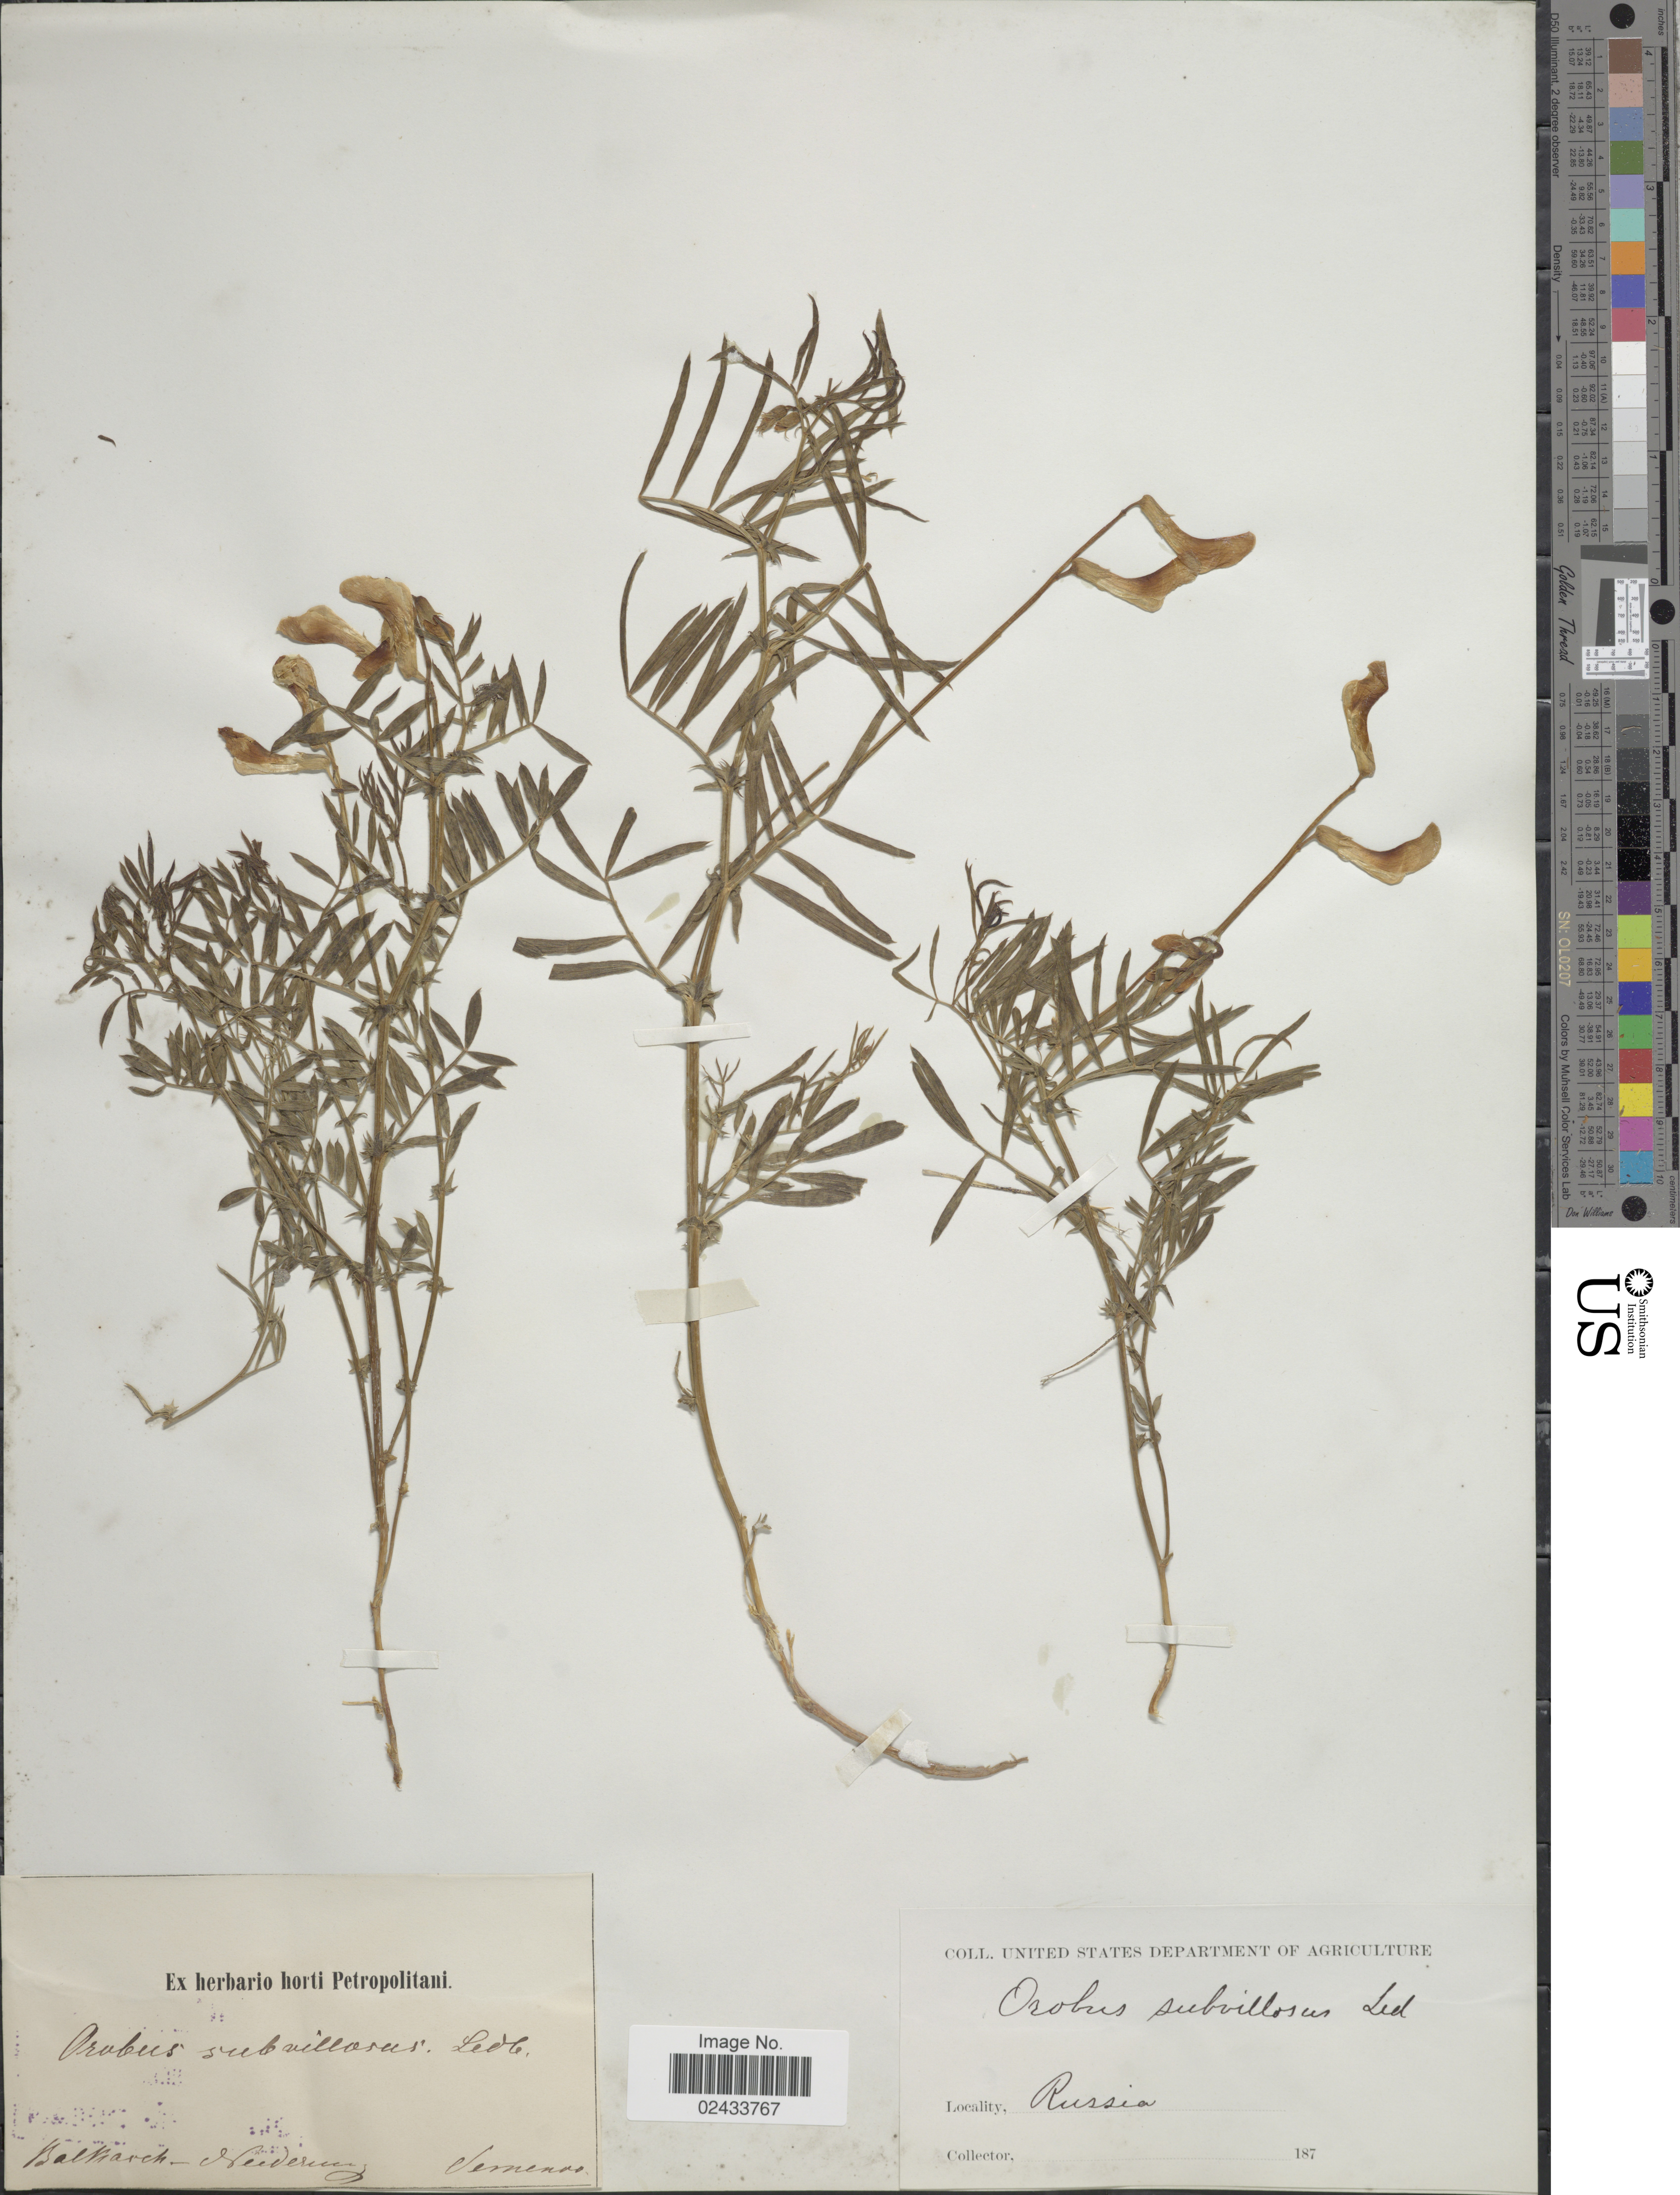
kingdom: Plantae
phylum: Tracheophyta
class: Magnoliopsida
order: Fabales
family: Fabaceae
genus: Lathyrus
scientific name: Lathyrus subvillosus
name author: (Ledeb.) Aitch. & Hemsl.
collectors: P. P. Semenov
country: Kazakhstan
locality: Balkasch (Balkhash)